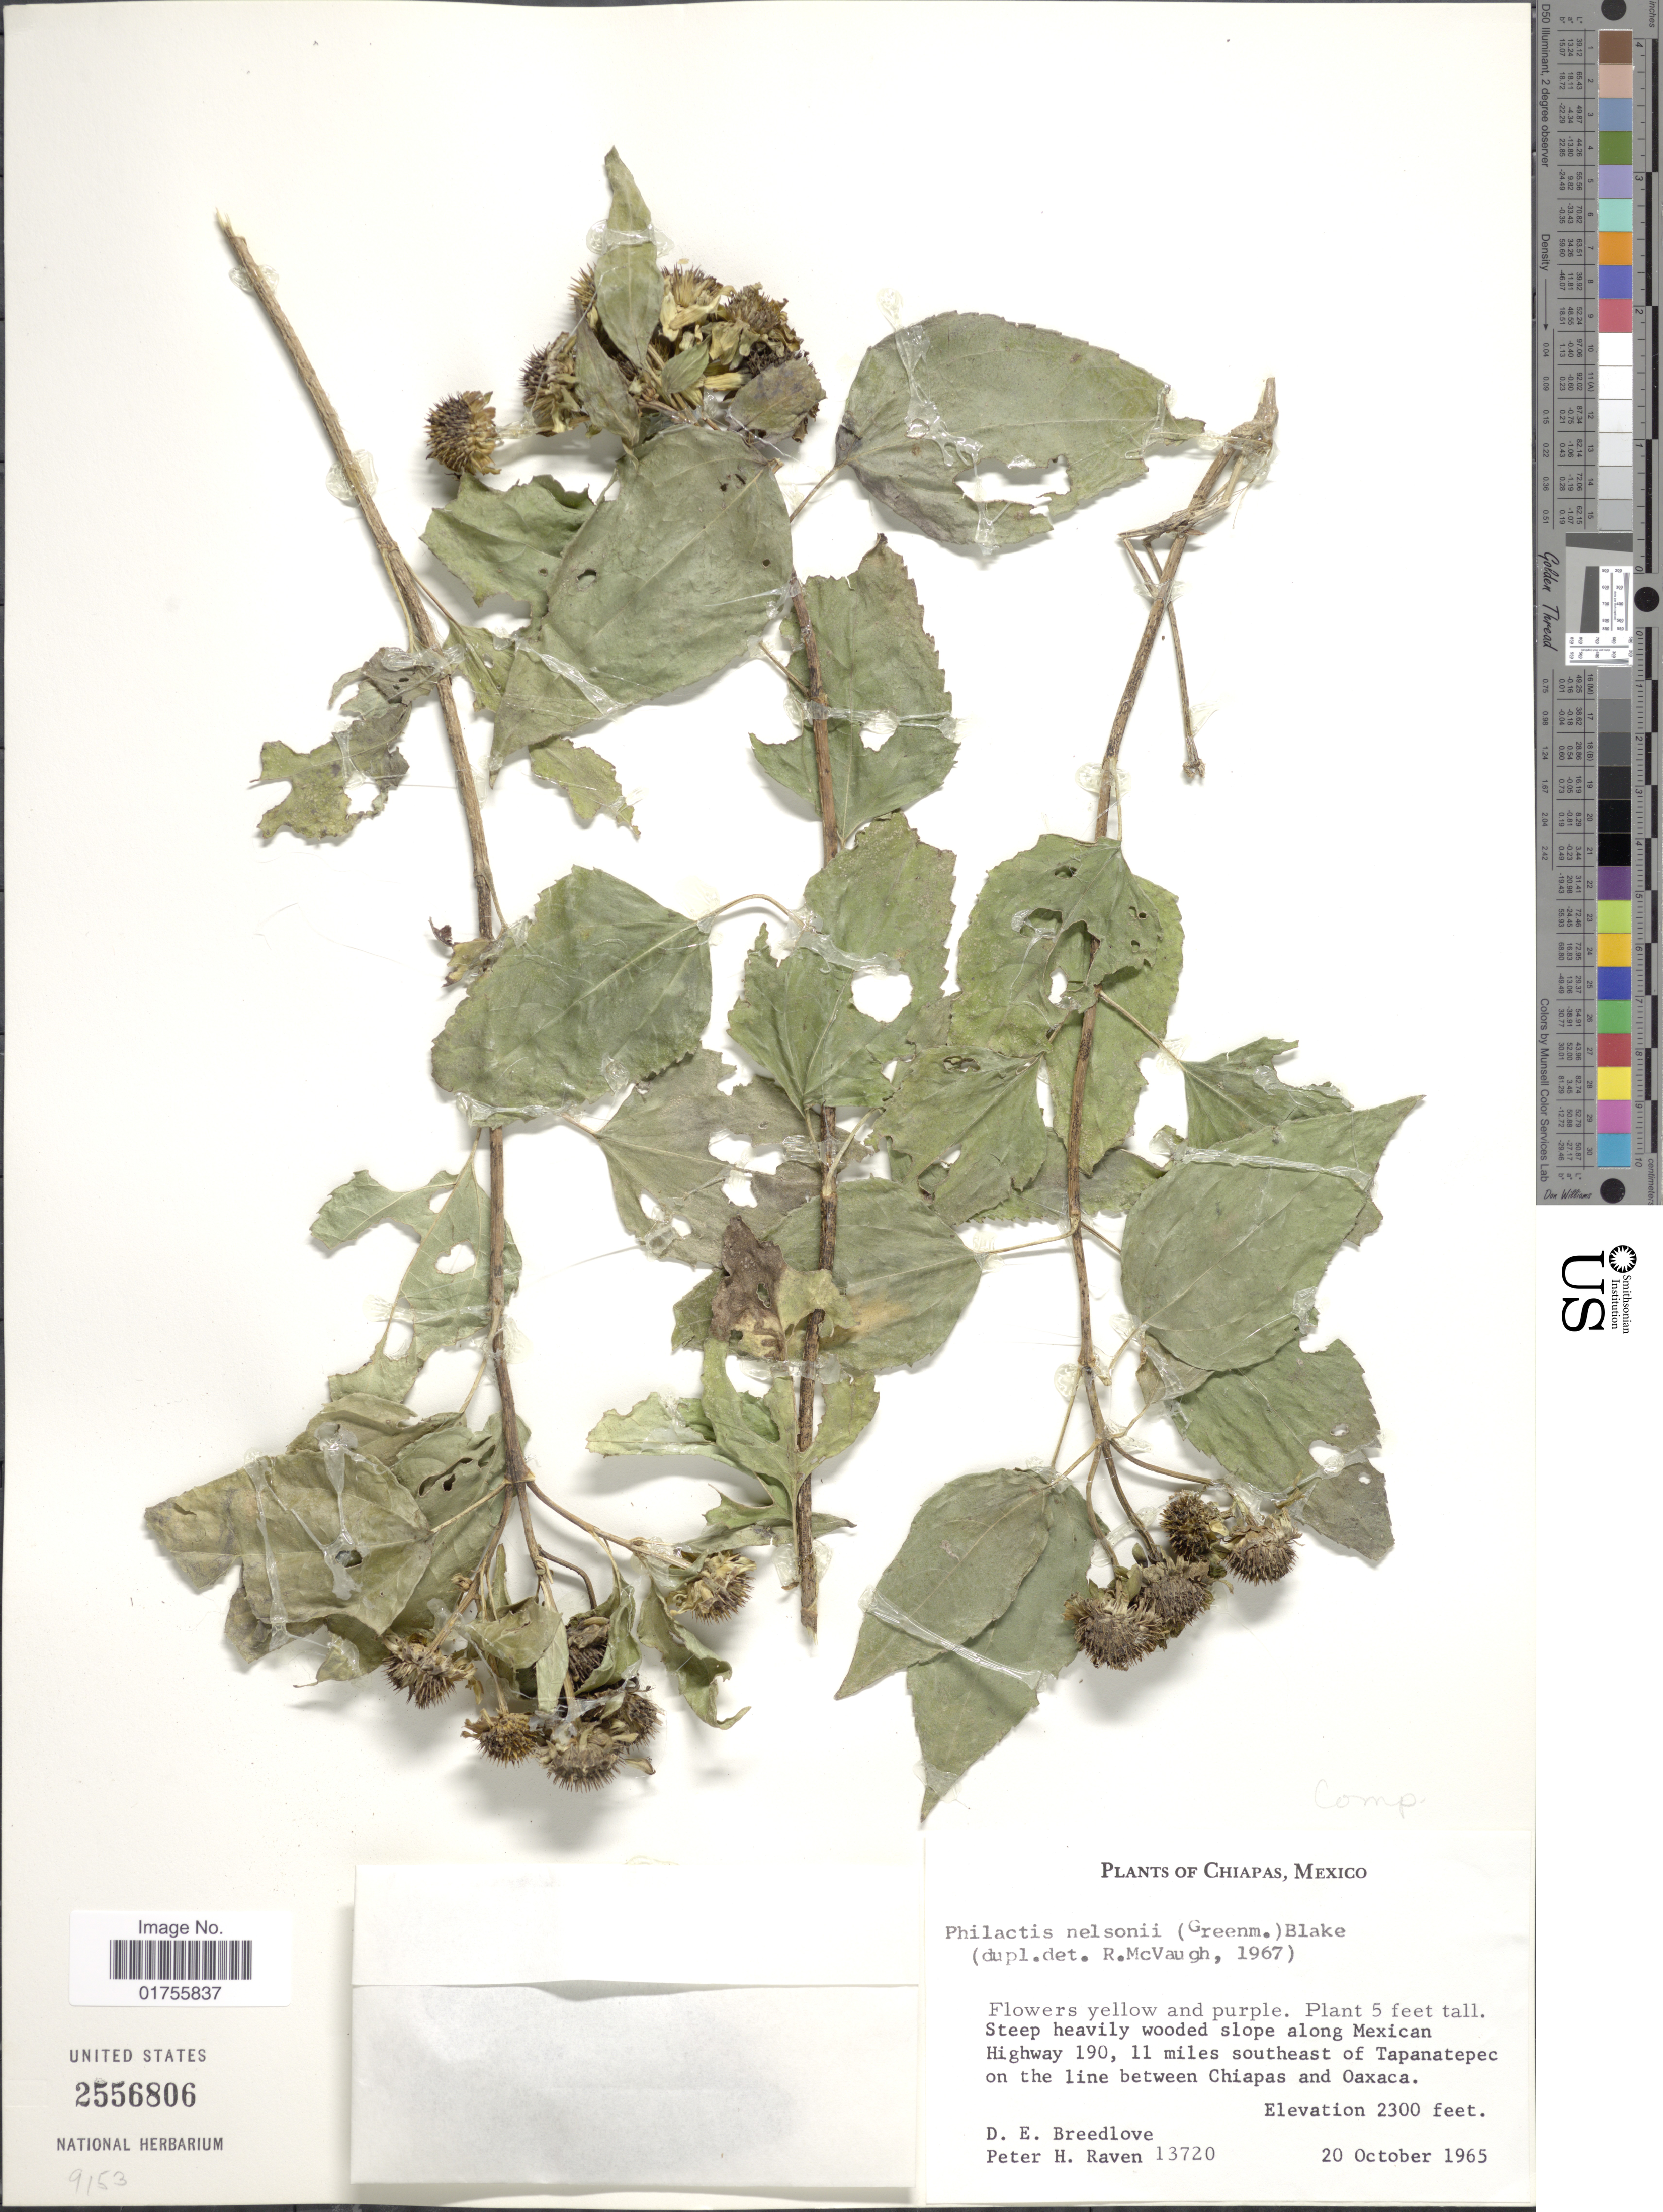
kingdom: Plantae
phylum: Tracheophyta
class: Magnoliopsida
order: Asterales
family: Asteraceae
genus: Philactis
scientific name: Philactis nelsonii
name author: (Greenm.) Blake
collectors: D. E. Breedlove & P. Raven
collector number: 13720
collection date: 1965-10-20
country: Mexico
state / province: Chiapas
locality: Steep heavily wooded slope along Mexican Highway 190, 11 miles southeast of Tapanatepec on the line between Chiapas and Oaxaca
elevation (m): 701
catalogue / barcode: US 2556806